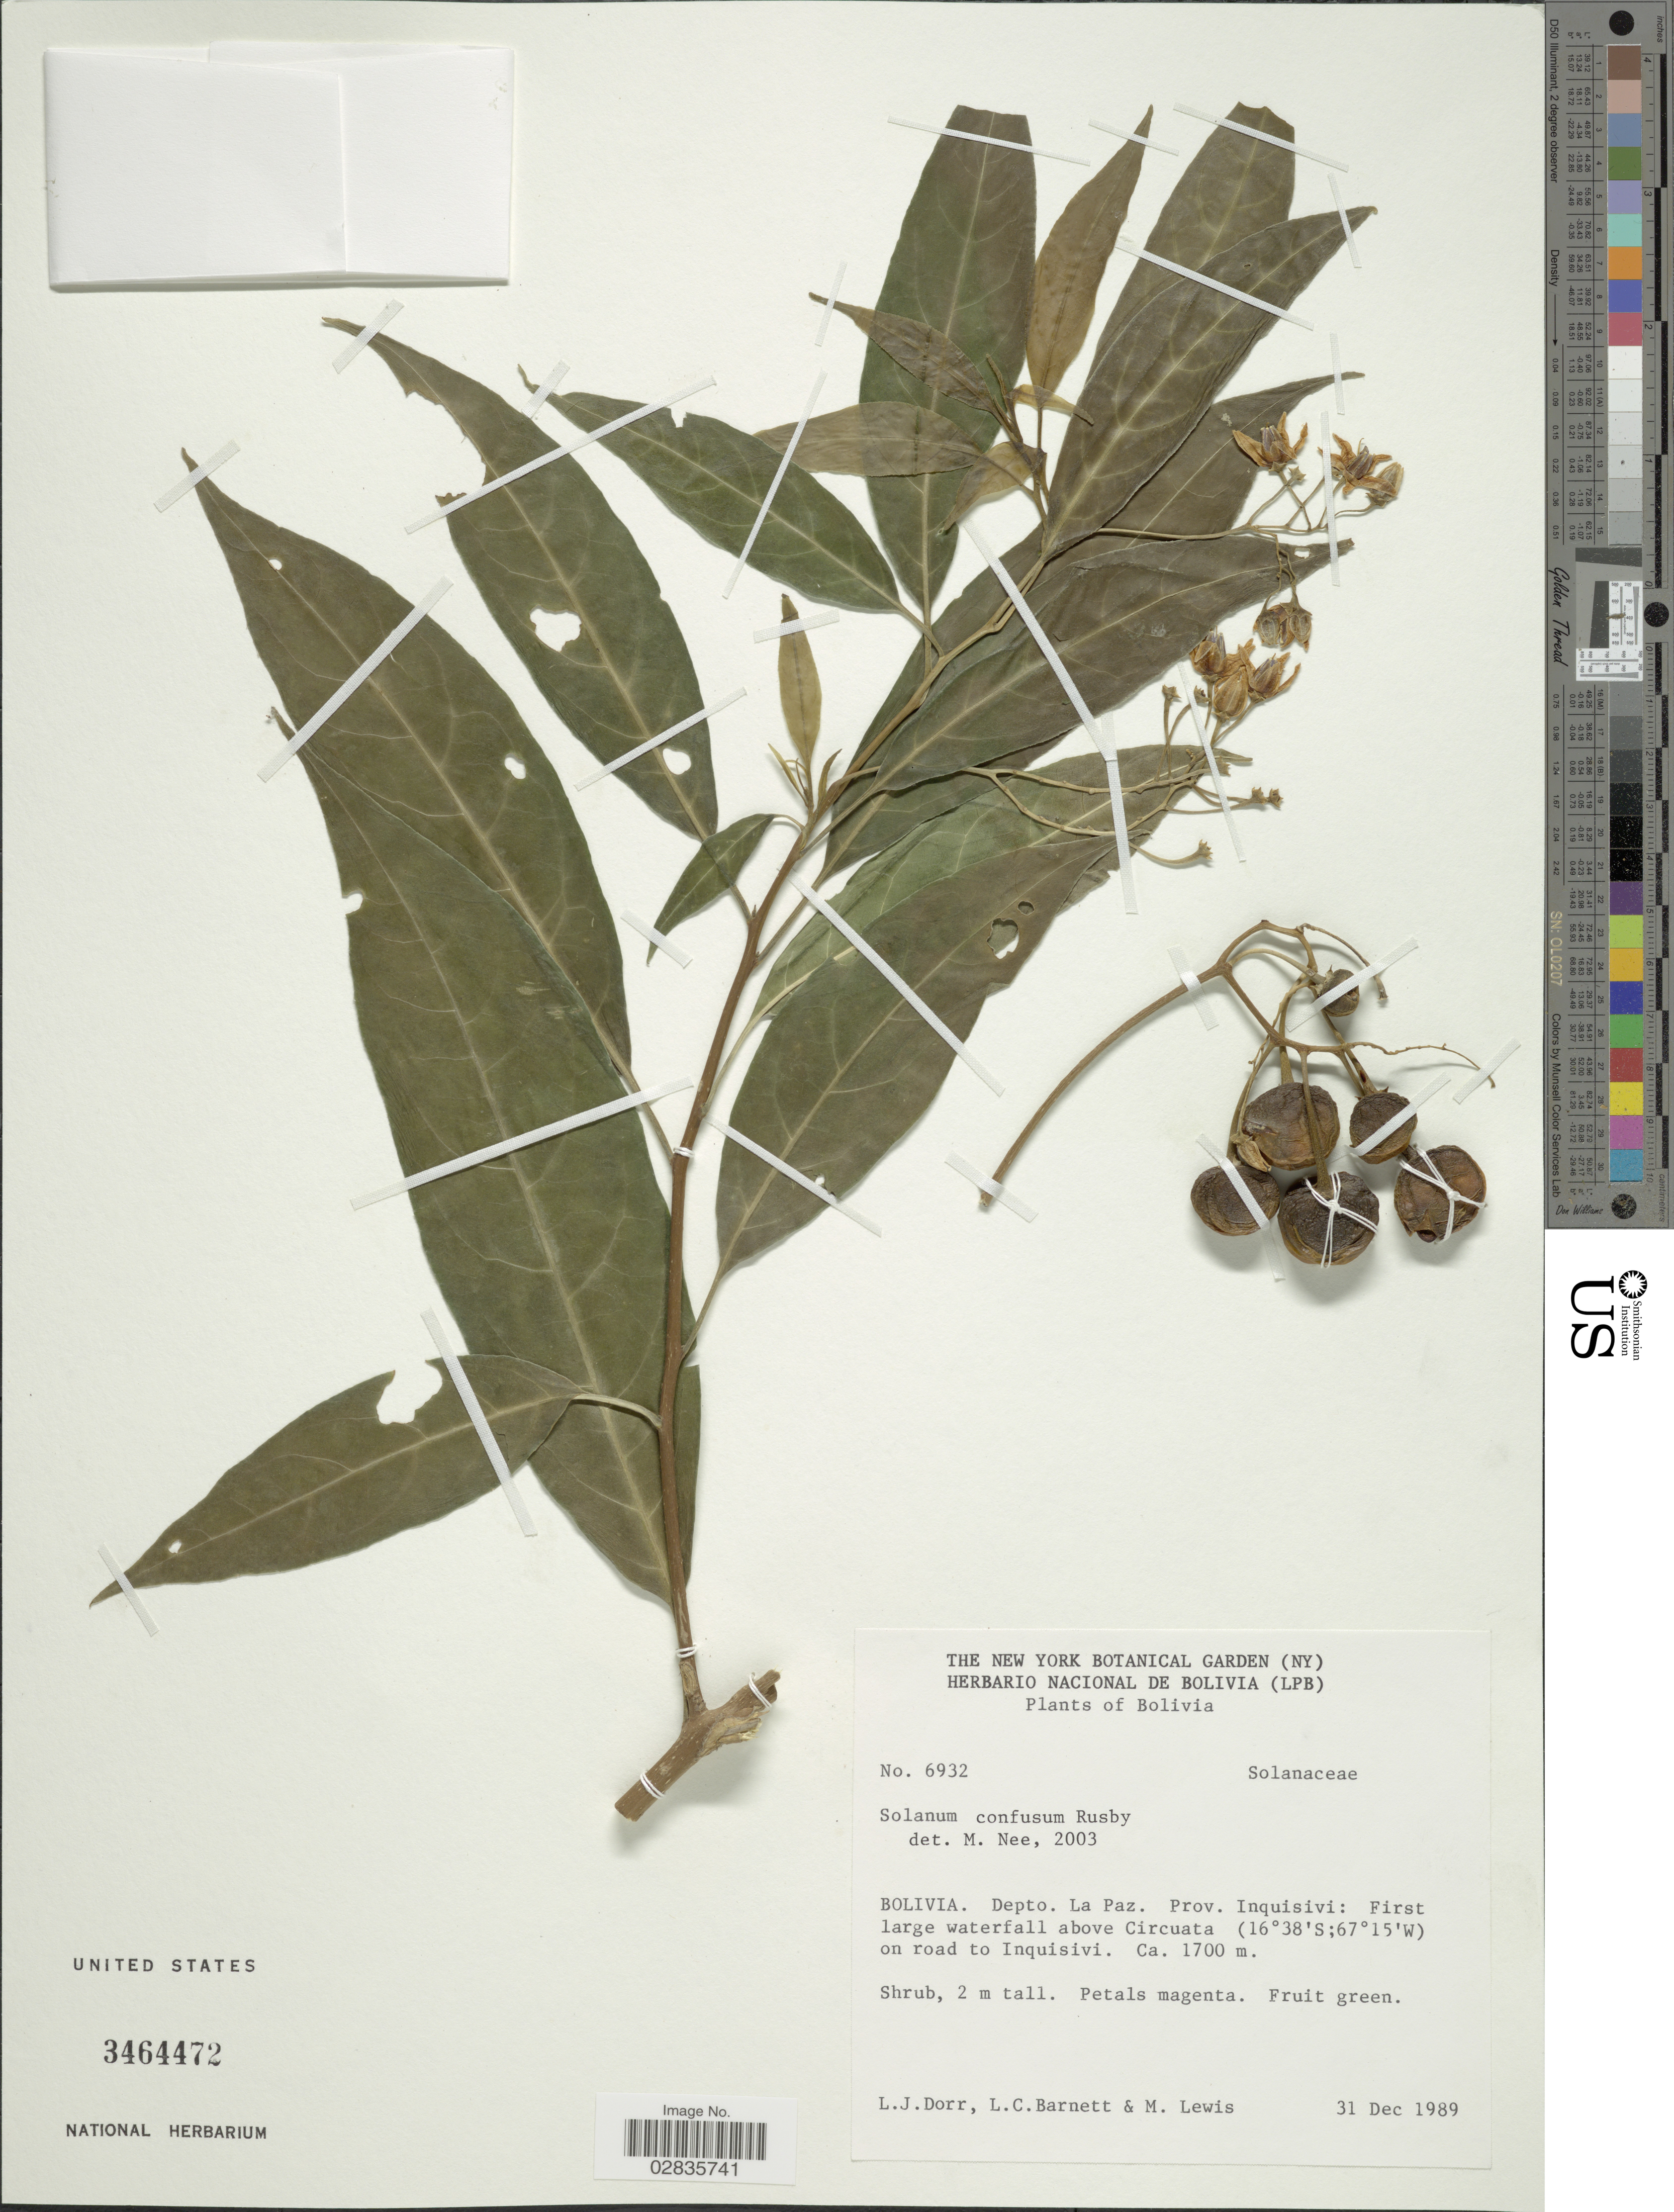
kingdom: Plantae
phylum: Tracheophyta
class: Magnoliopsida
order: Solanales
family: Solanaceae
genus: Solanum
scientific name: Solanum confusum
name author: C.V. Morton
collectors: L. J. Dorr, L. C. Barnett & M. Lewis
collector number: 6932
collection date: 1989-12-31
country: Bolivia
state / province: La Paz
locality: Depto. La Paz, Prov. Inquisivi: First large waterfall above Circuata on road to Inquisivi.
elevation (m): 1700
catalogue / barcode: US 3464472